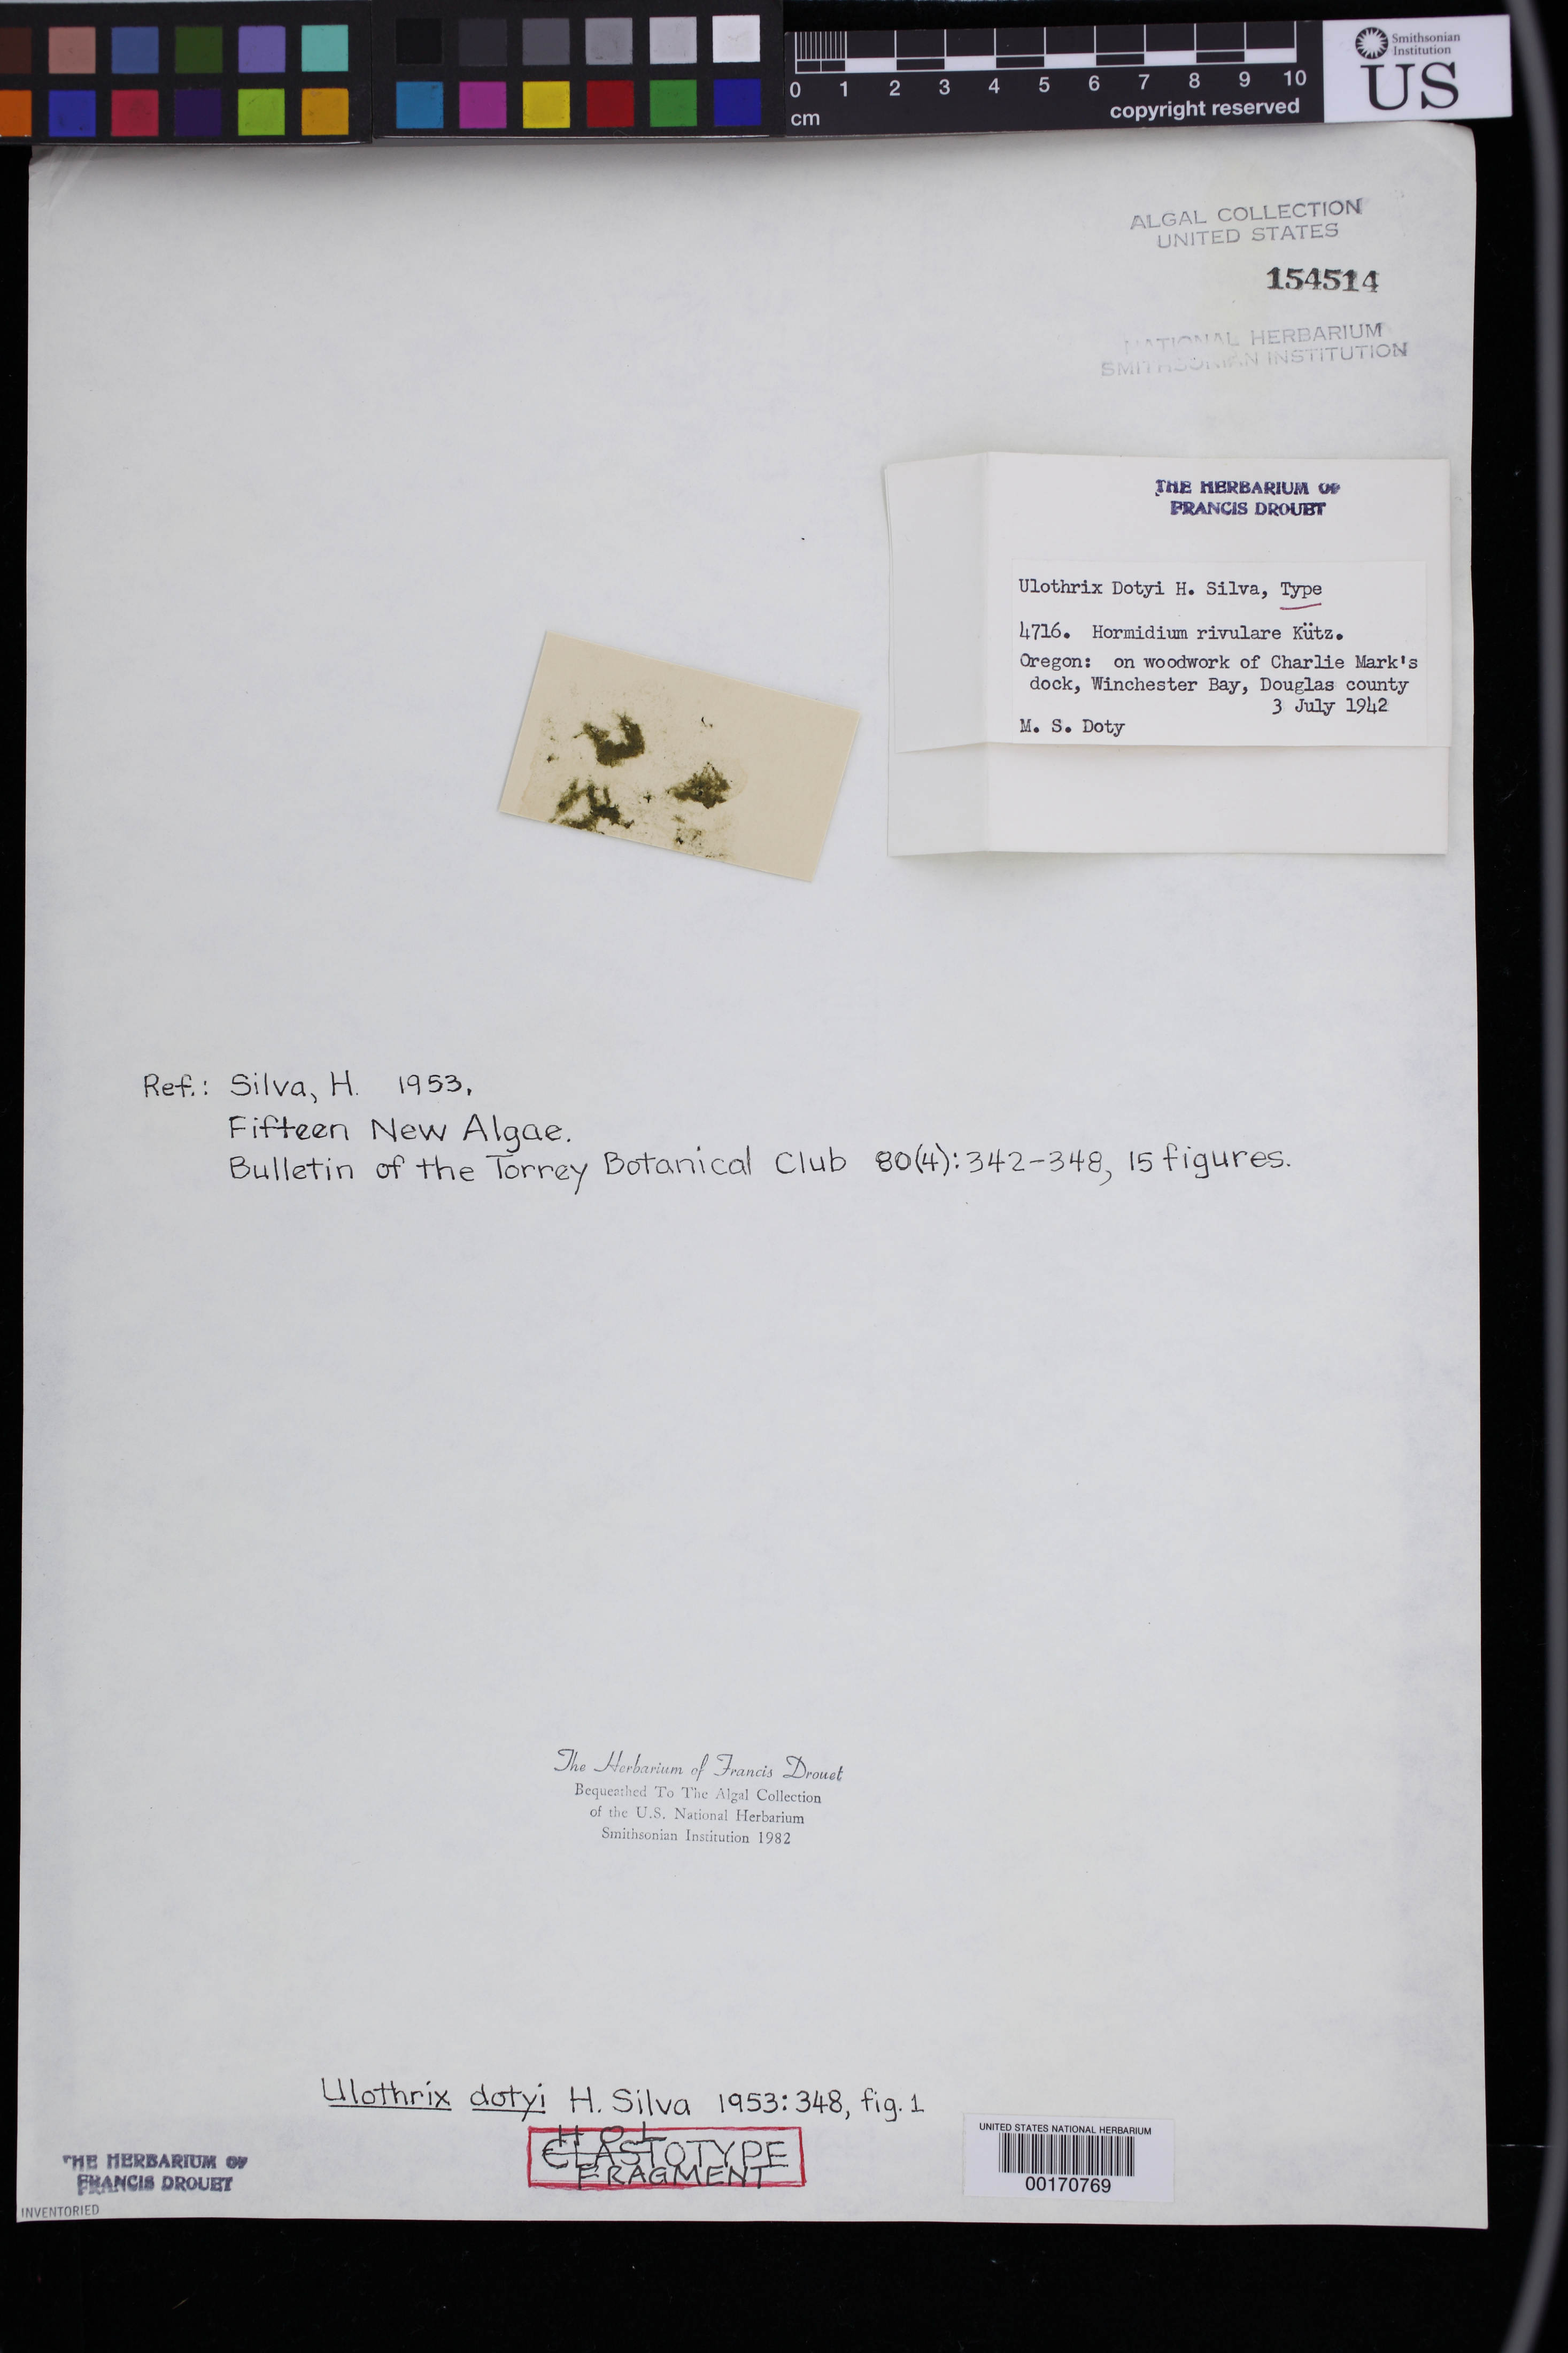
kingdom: Plantae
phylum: Chlorophyta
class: Ulvophyceae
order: Ulotrichales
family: Ulotrichaceae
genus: Ulothrix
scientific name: Ulothrix dotyi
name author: H. Silva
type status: Clastotype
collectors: M. S. Doty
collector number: MSD 4716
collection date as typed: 03 Jul 1942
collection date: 1942-07-03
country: United States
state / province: Oregon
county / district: Douglas County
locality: Winchester Bay, Charlie Mark's dock.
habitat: On woodwork of dock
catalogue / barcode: US 154514